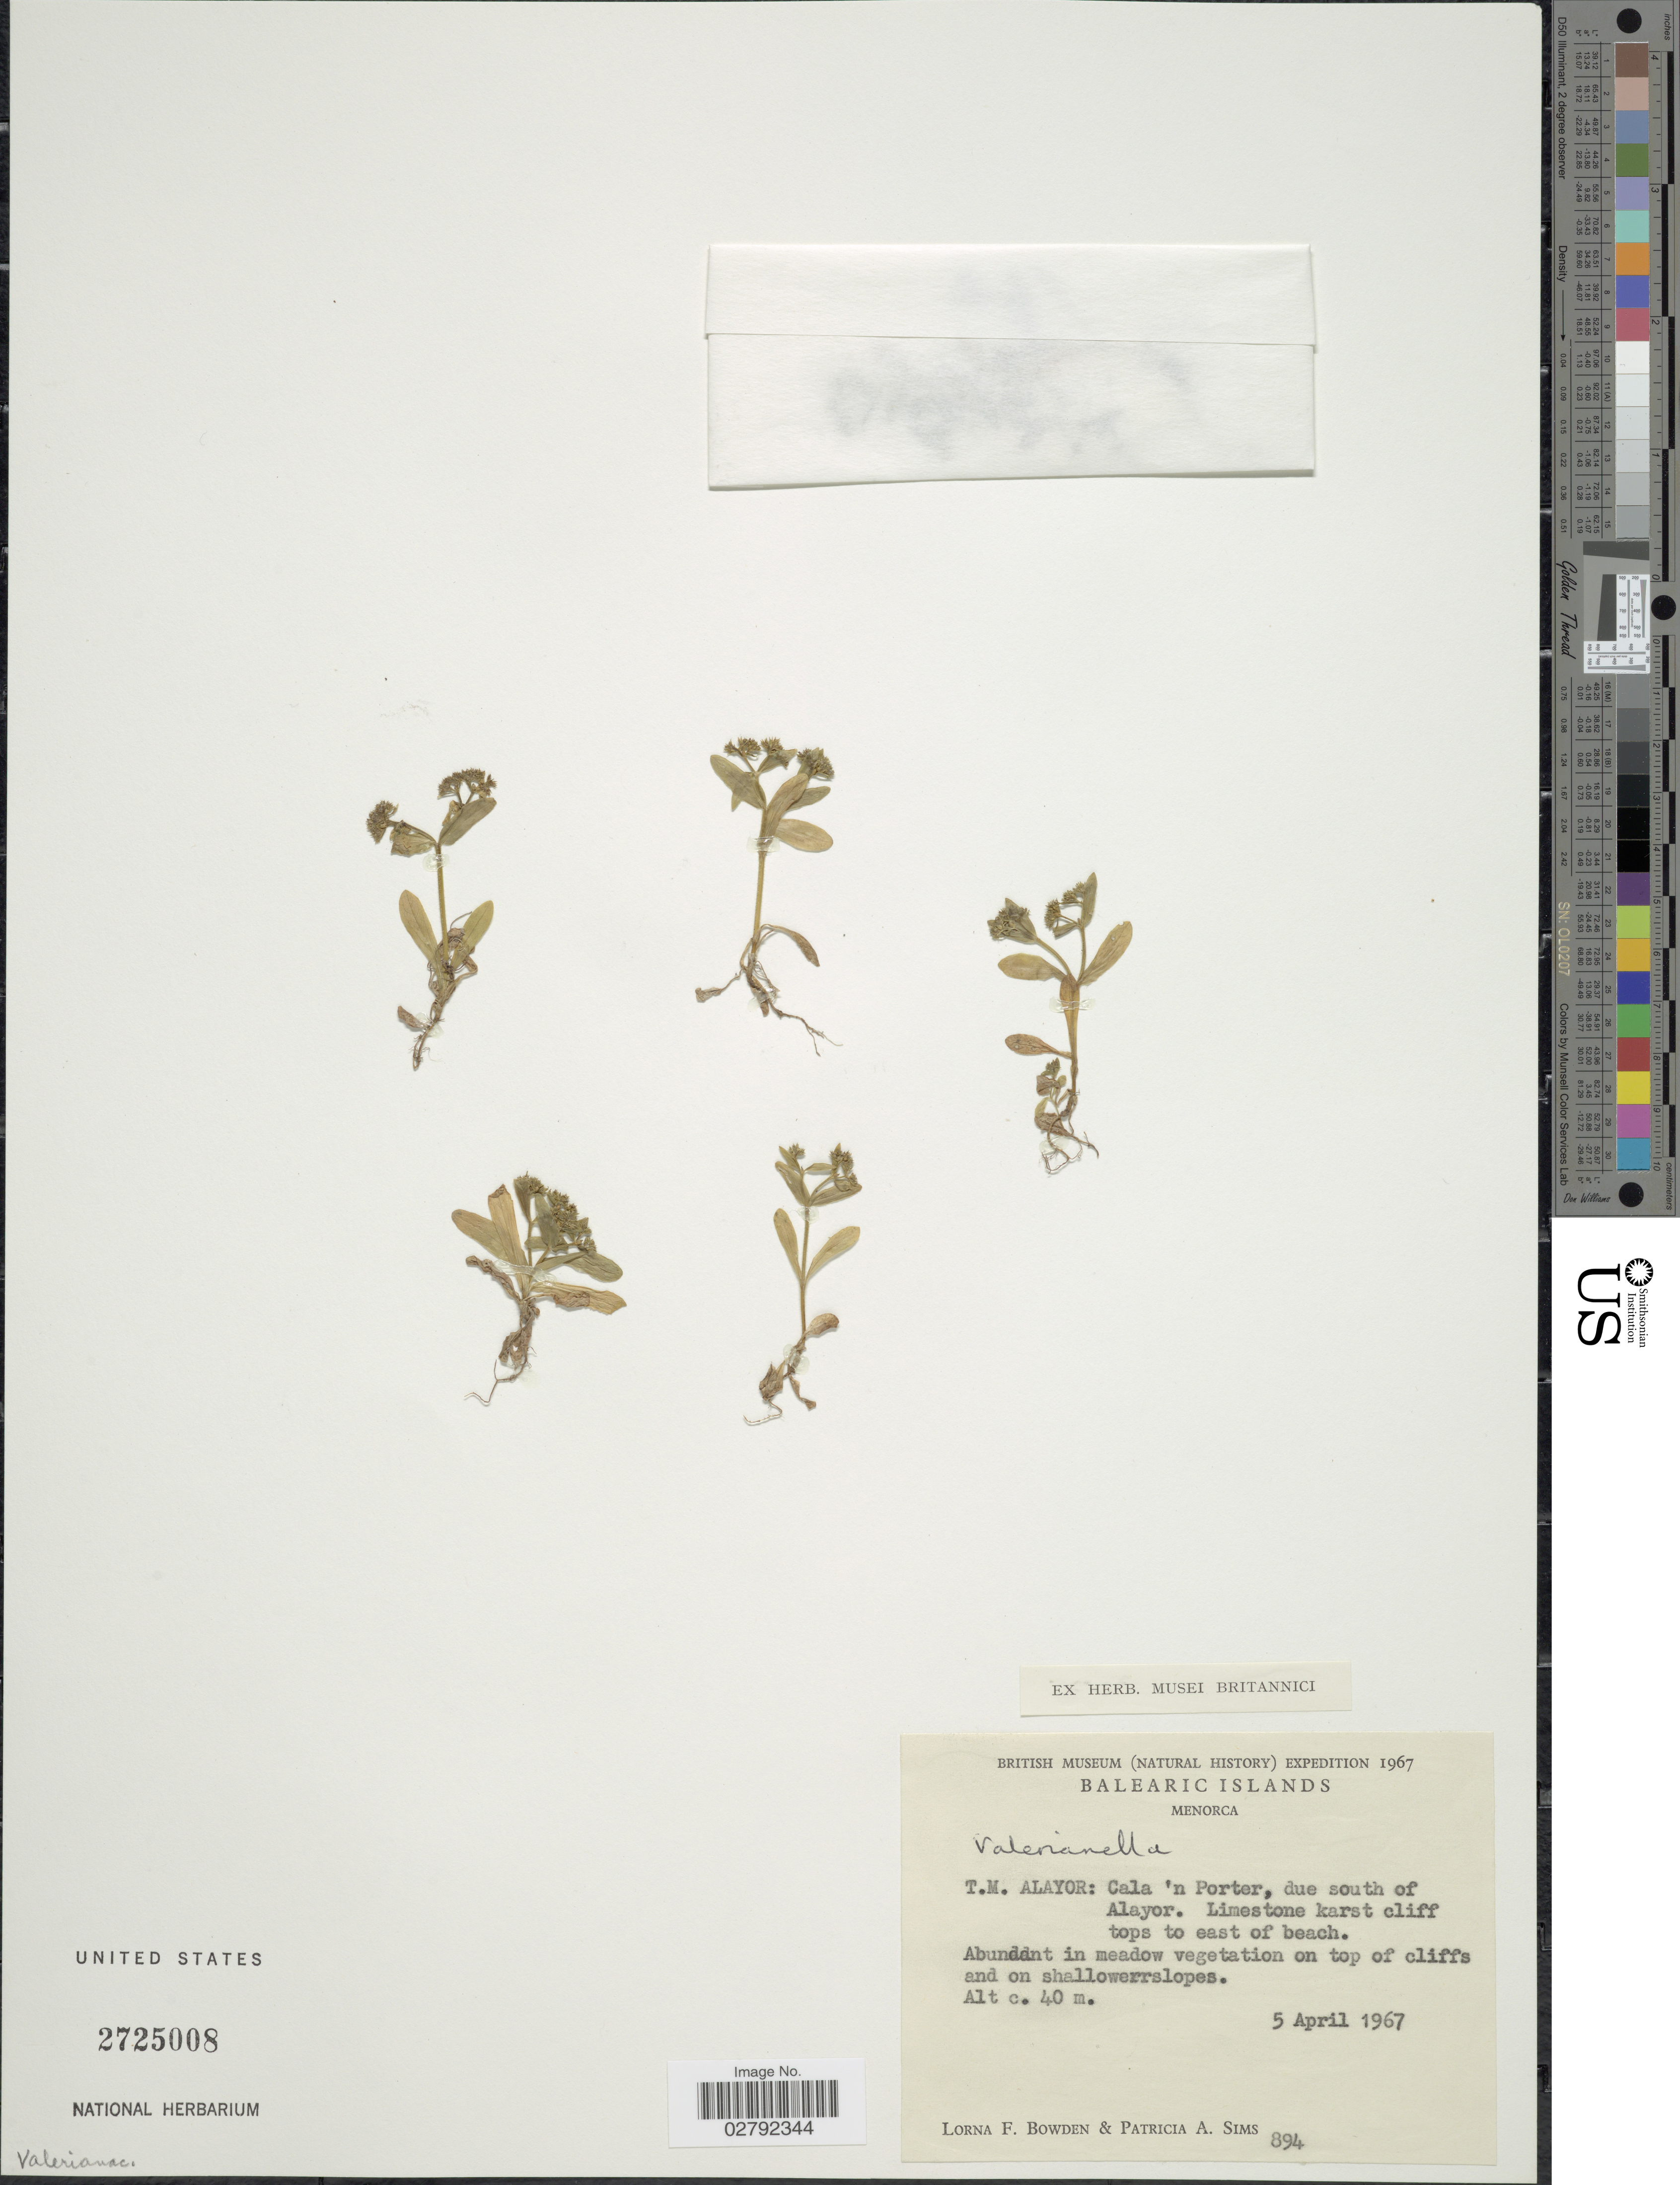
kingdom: Plantae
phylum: Tracheophyta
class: Magnoliopsida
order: Dipsacales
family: Caprifoliaceae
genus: Valerianella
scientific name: Valerianella sp.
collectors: L. F. Bowden & P. A. Sims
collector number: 894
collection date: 1967-04-05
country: Spain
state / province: Islas Baleares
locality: Balearic Islands. Menorca. T.M. Alayor: Cala 'n Porter, due south of Alayor.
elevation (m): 40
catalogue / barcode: US 2725008